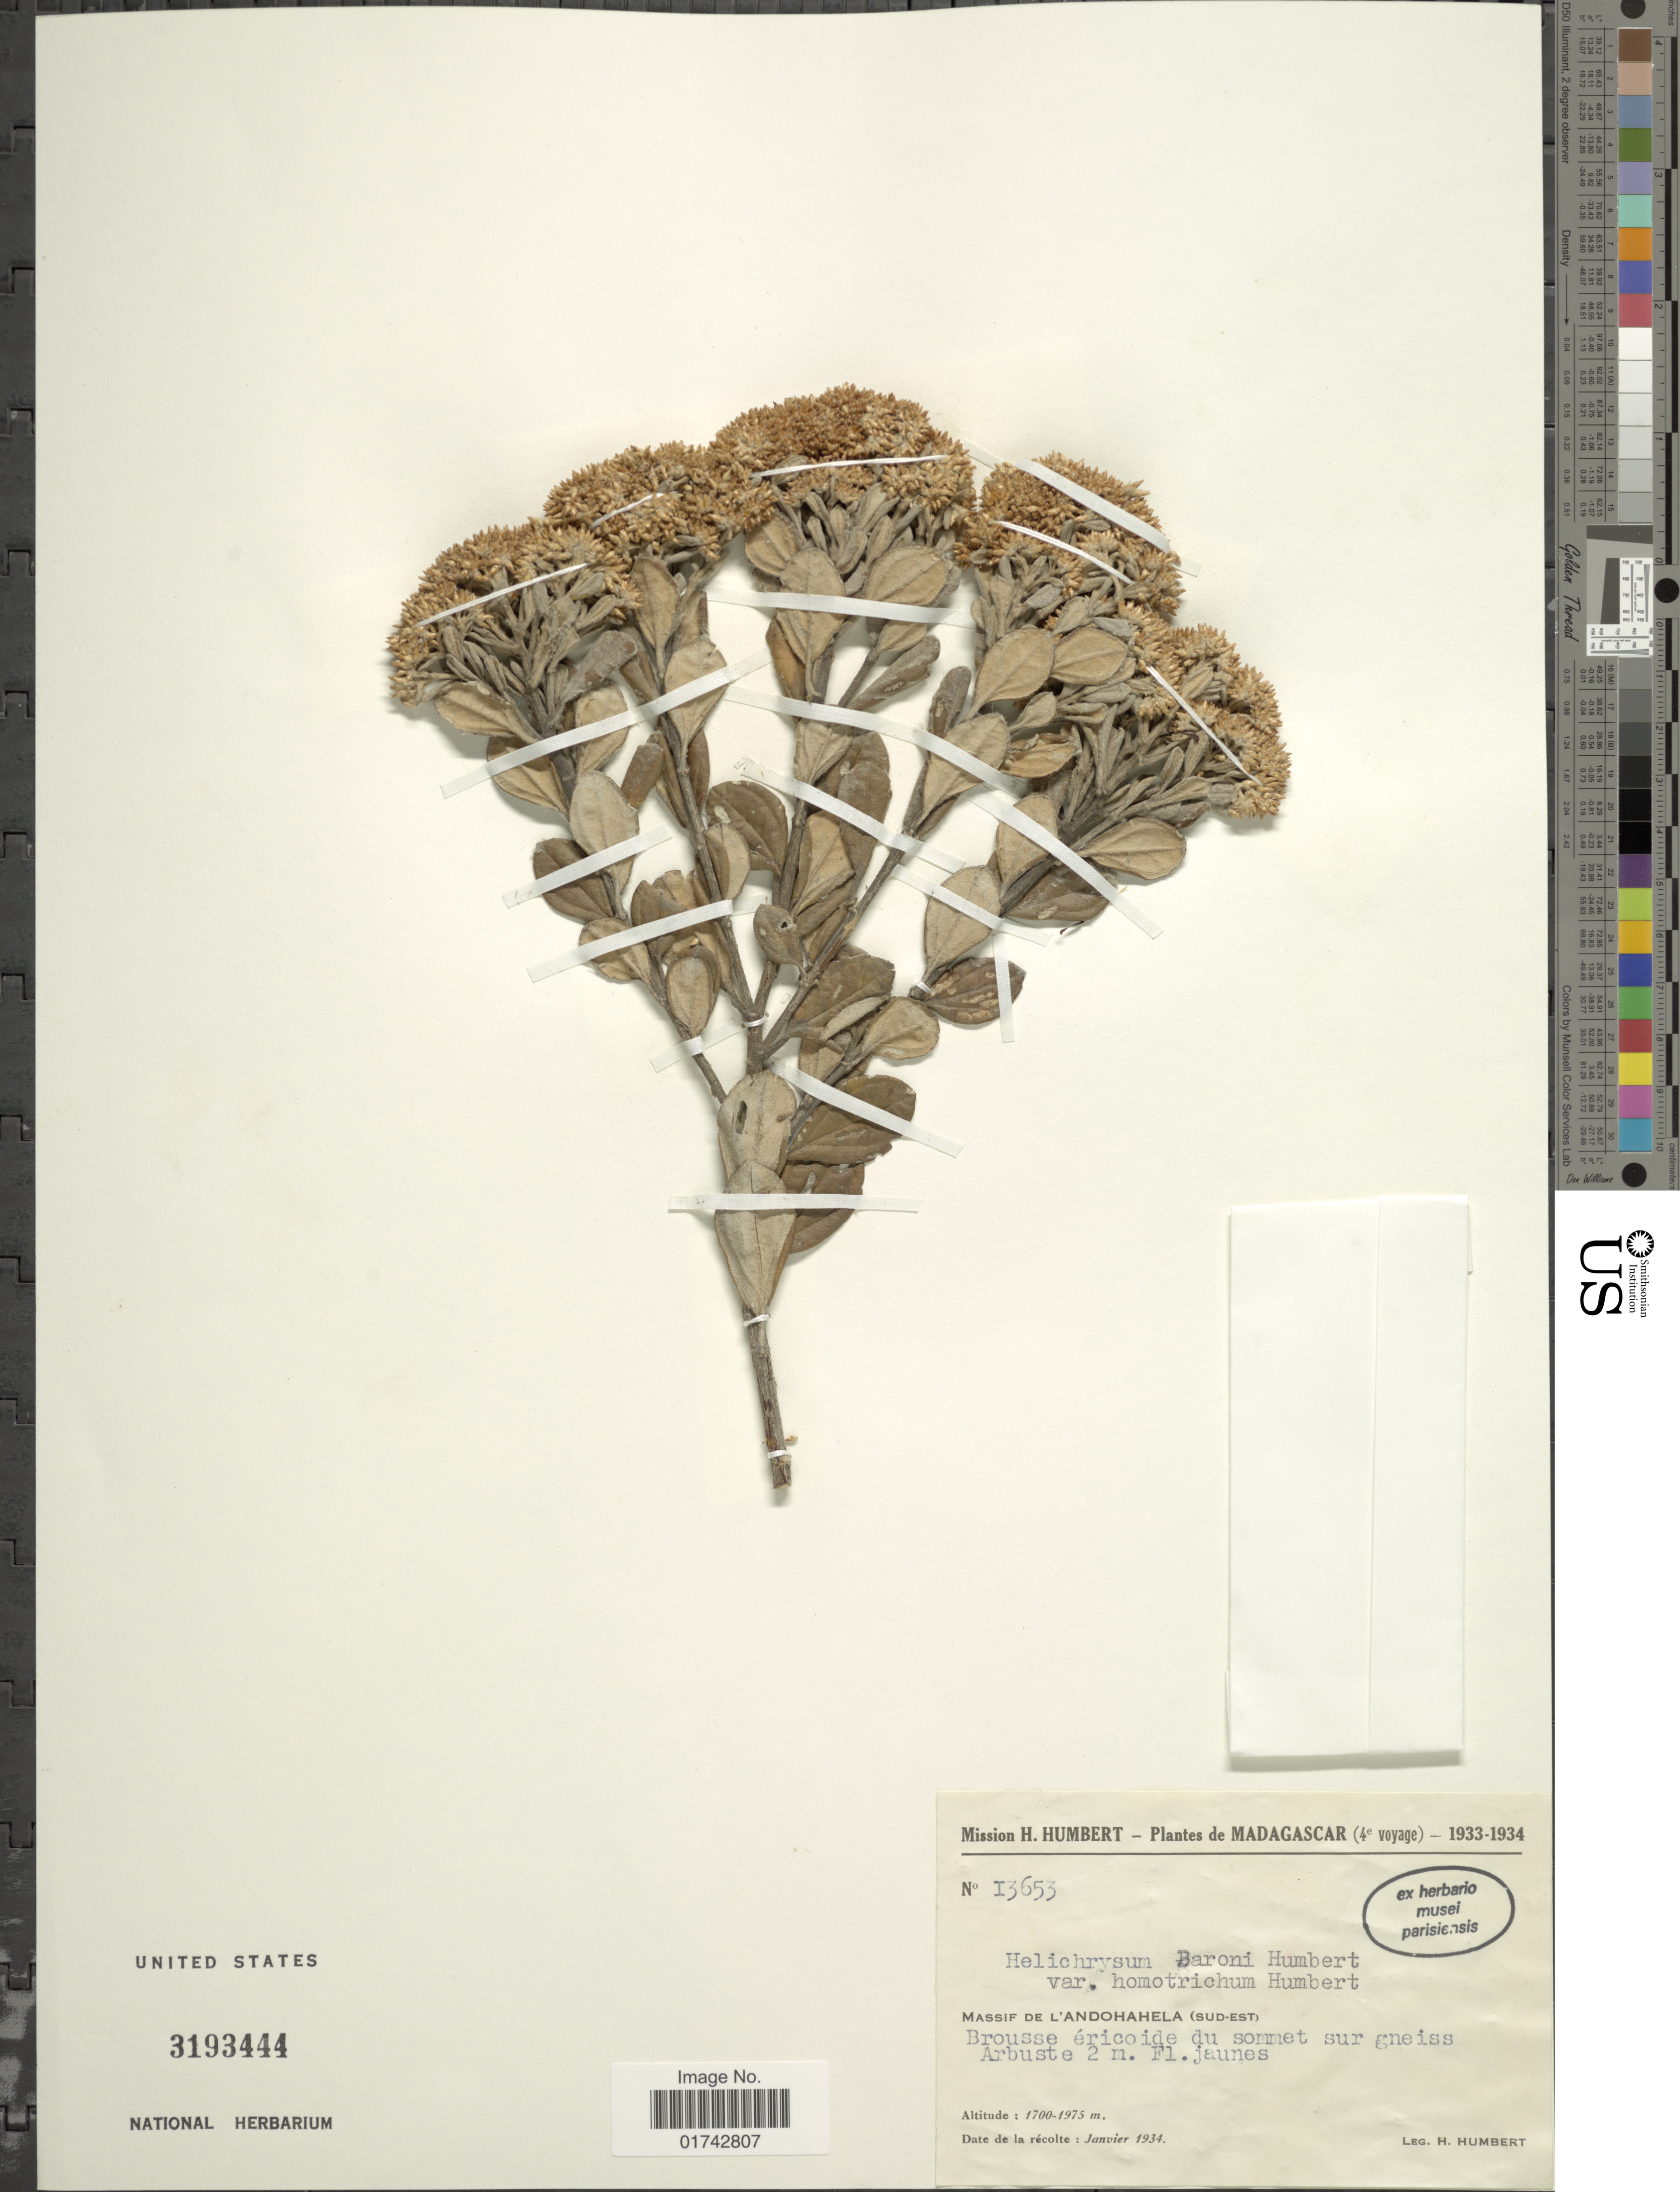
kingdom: Plantae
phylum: Tracheophyta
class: Magnoliopsida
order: Asterales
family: Asteraceae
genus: Helichrysum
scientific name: Helichrysum baronii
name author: Humbert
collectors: H. Humbert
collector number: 13653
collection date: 1934-01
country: Madagascar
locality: Massif de L'Andohahelo (Sud-Est)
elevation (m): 1700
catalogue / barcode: US 3193444